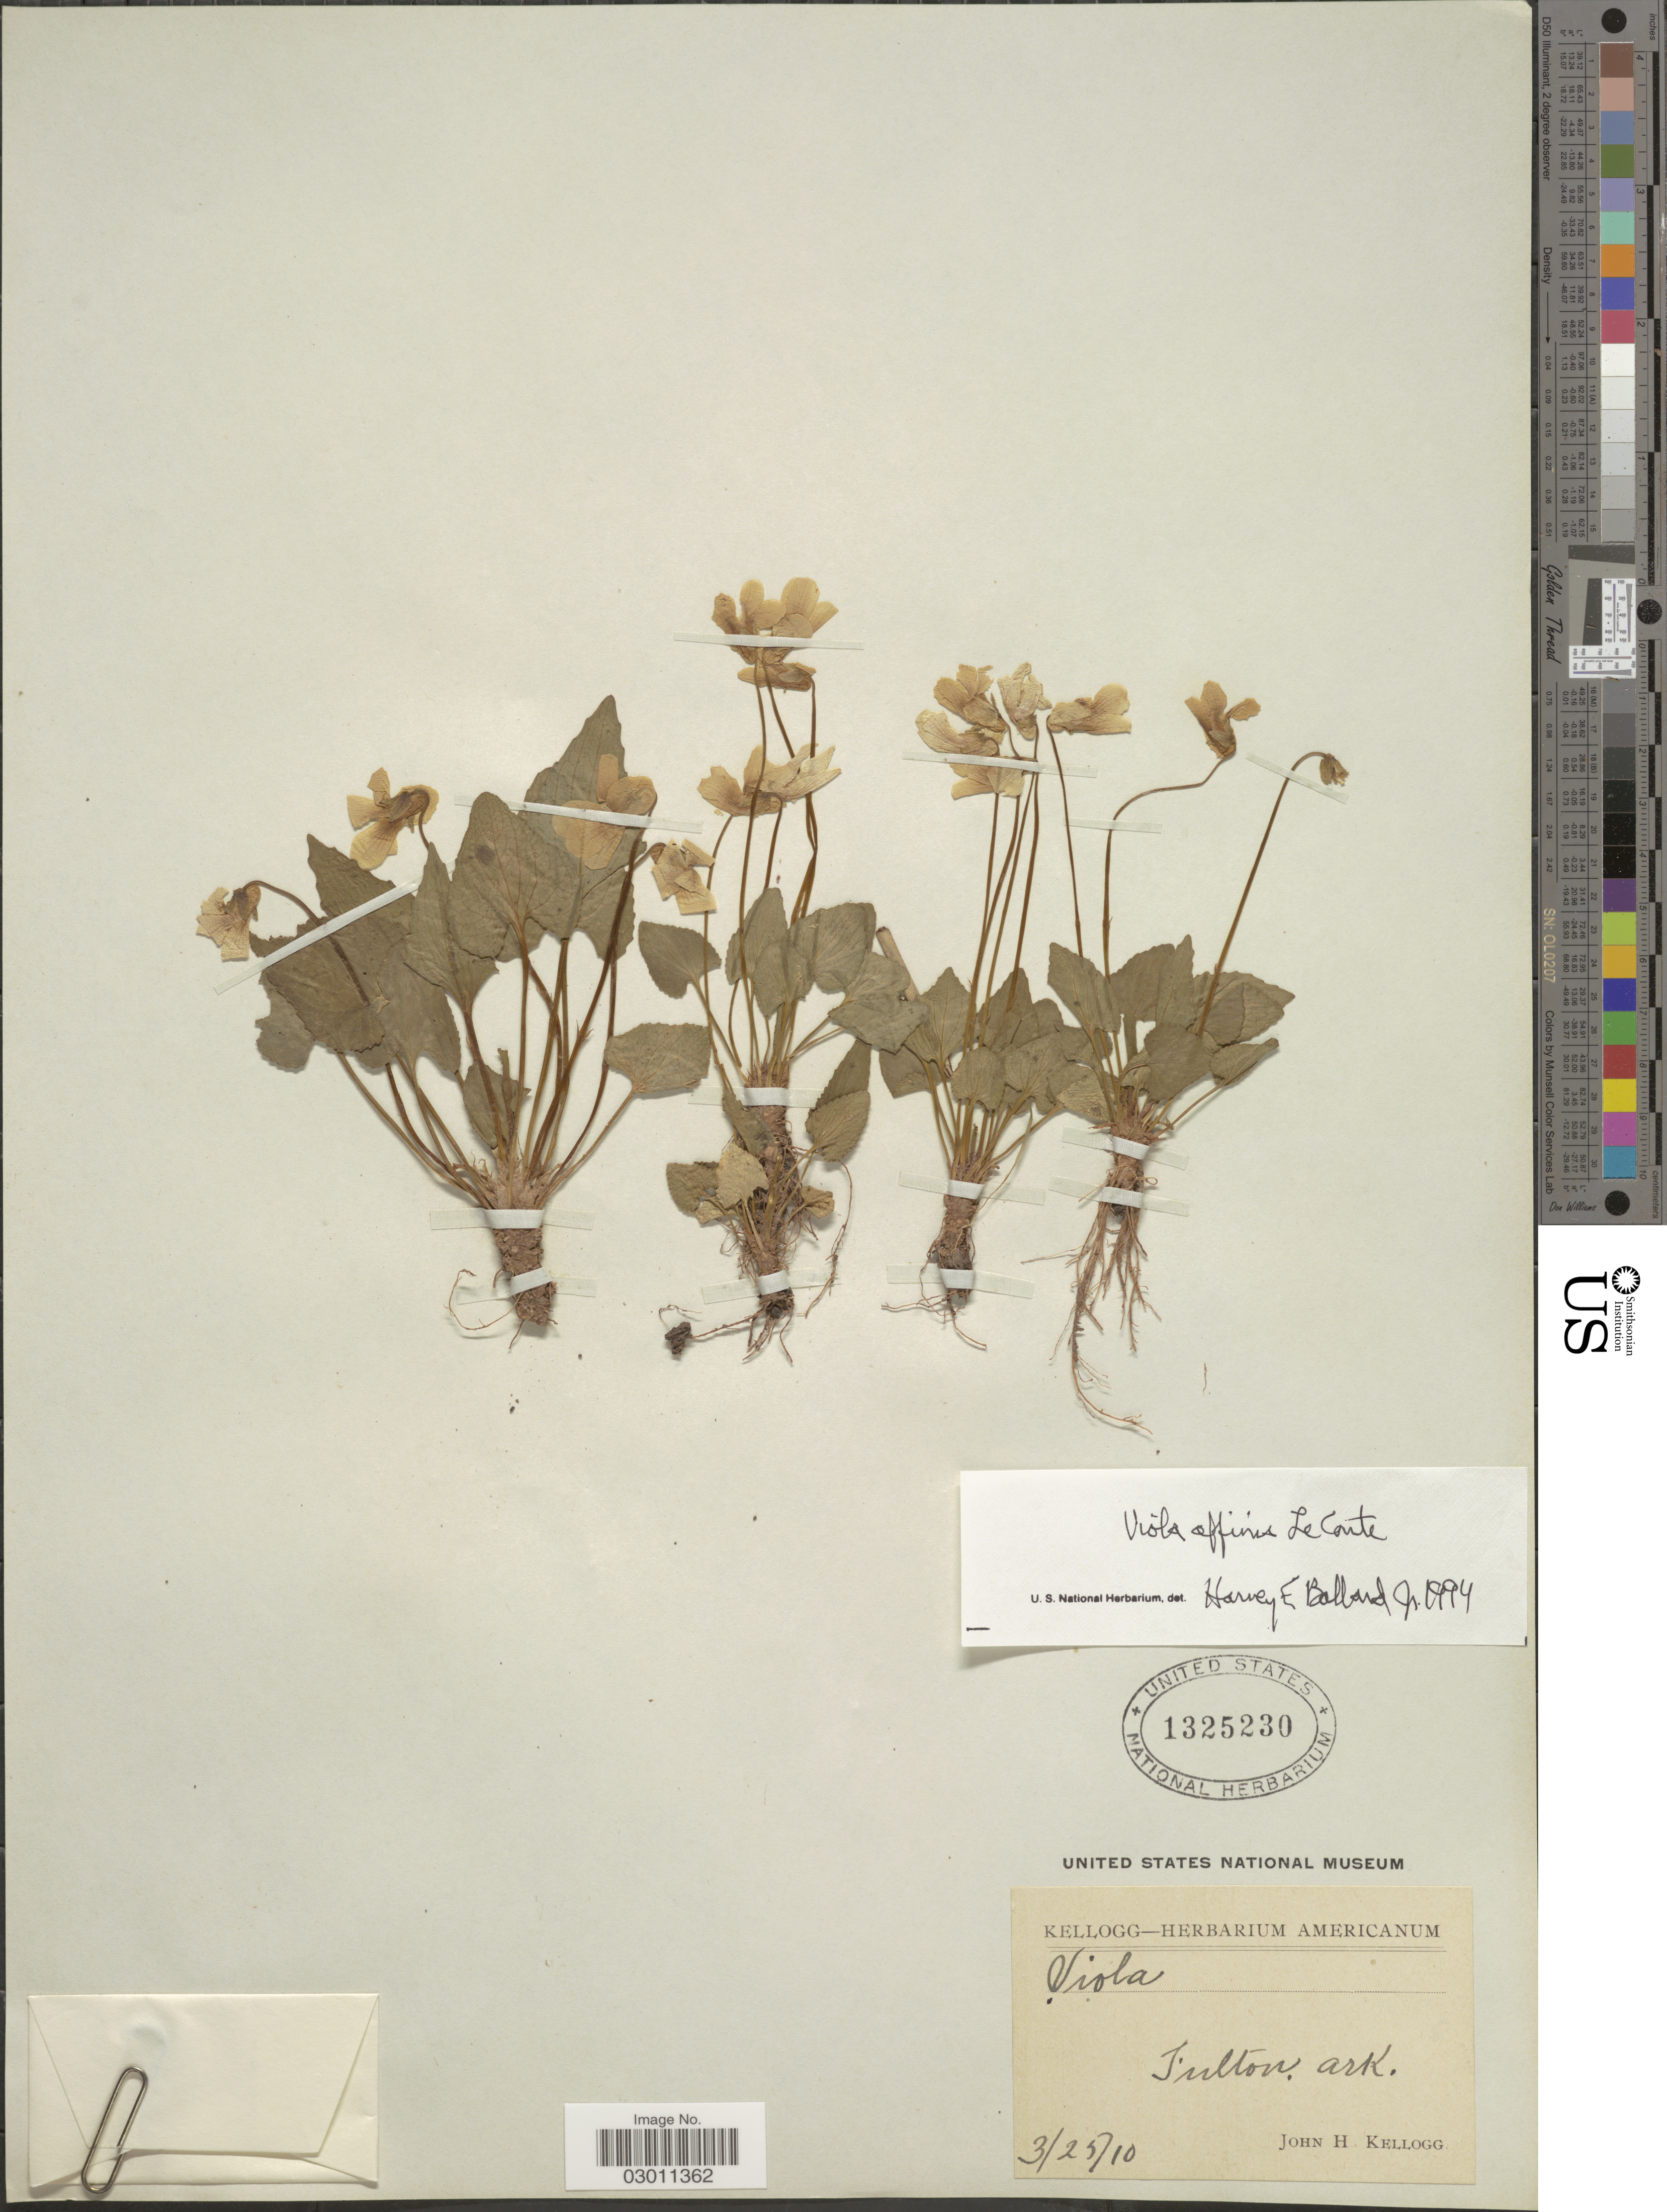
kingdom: Plantae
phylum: Tracheophyta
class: Magnoliopsida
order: Malpighiales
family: Violaceae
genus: Viola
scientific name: Viola affinis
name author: LeConte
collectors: J. H. Kellogg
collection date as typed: Transcribed d/m/y: 25/3/10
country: United States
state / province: Arkansas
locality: Fulton, Ark.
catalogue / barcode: US 1325230